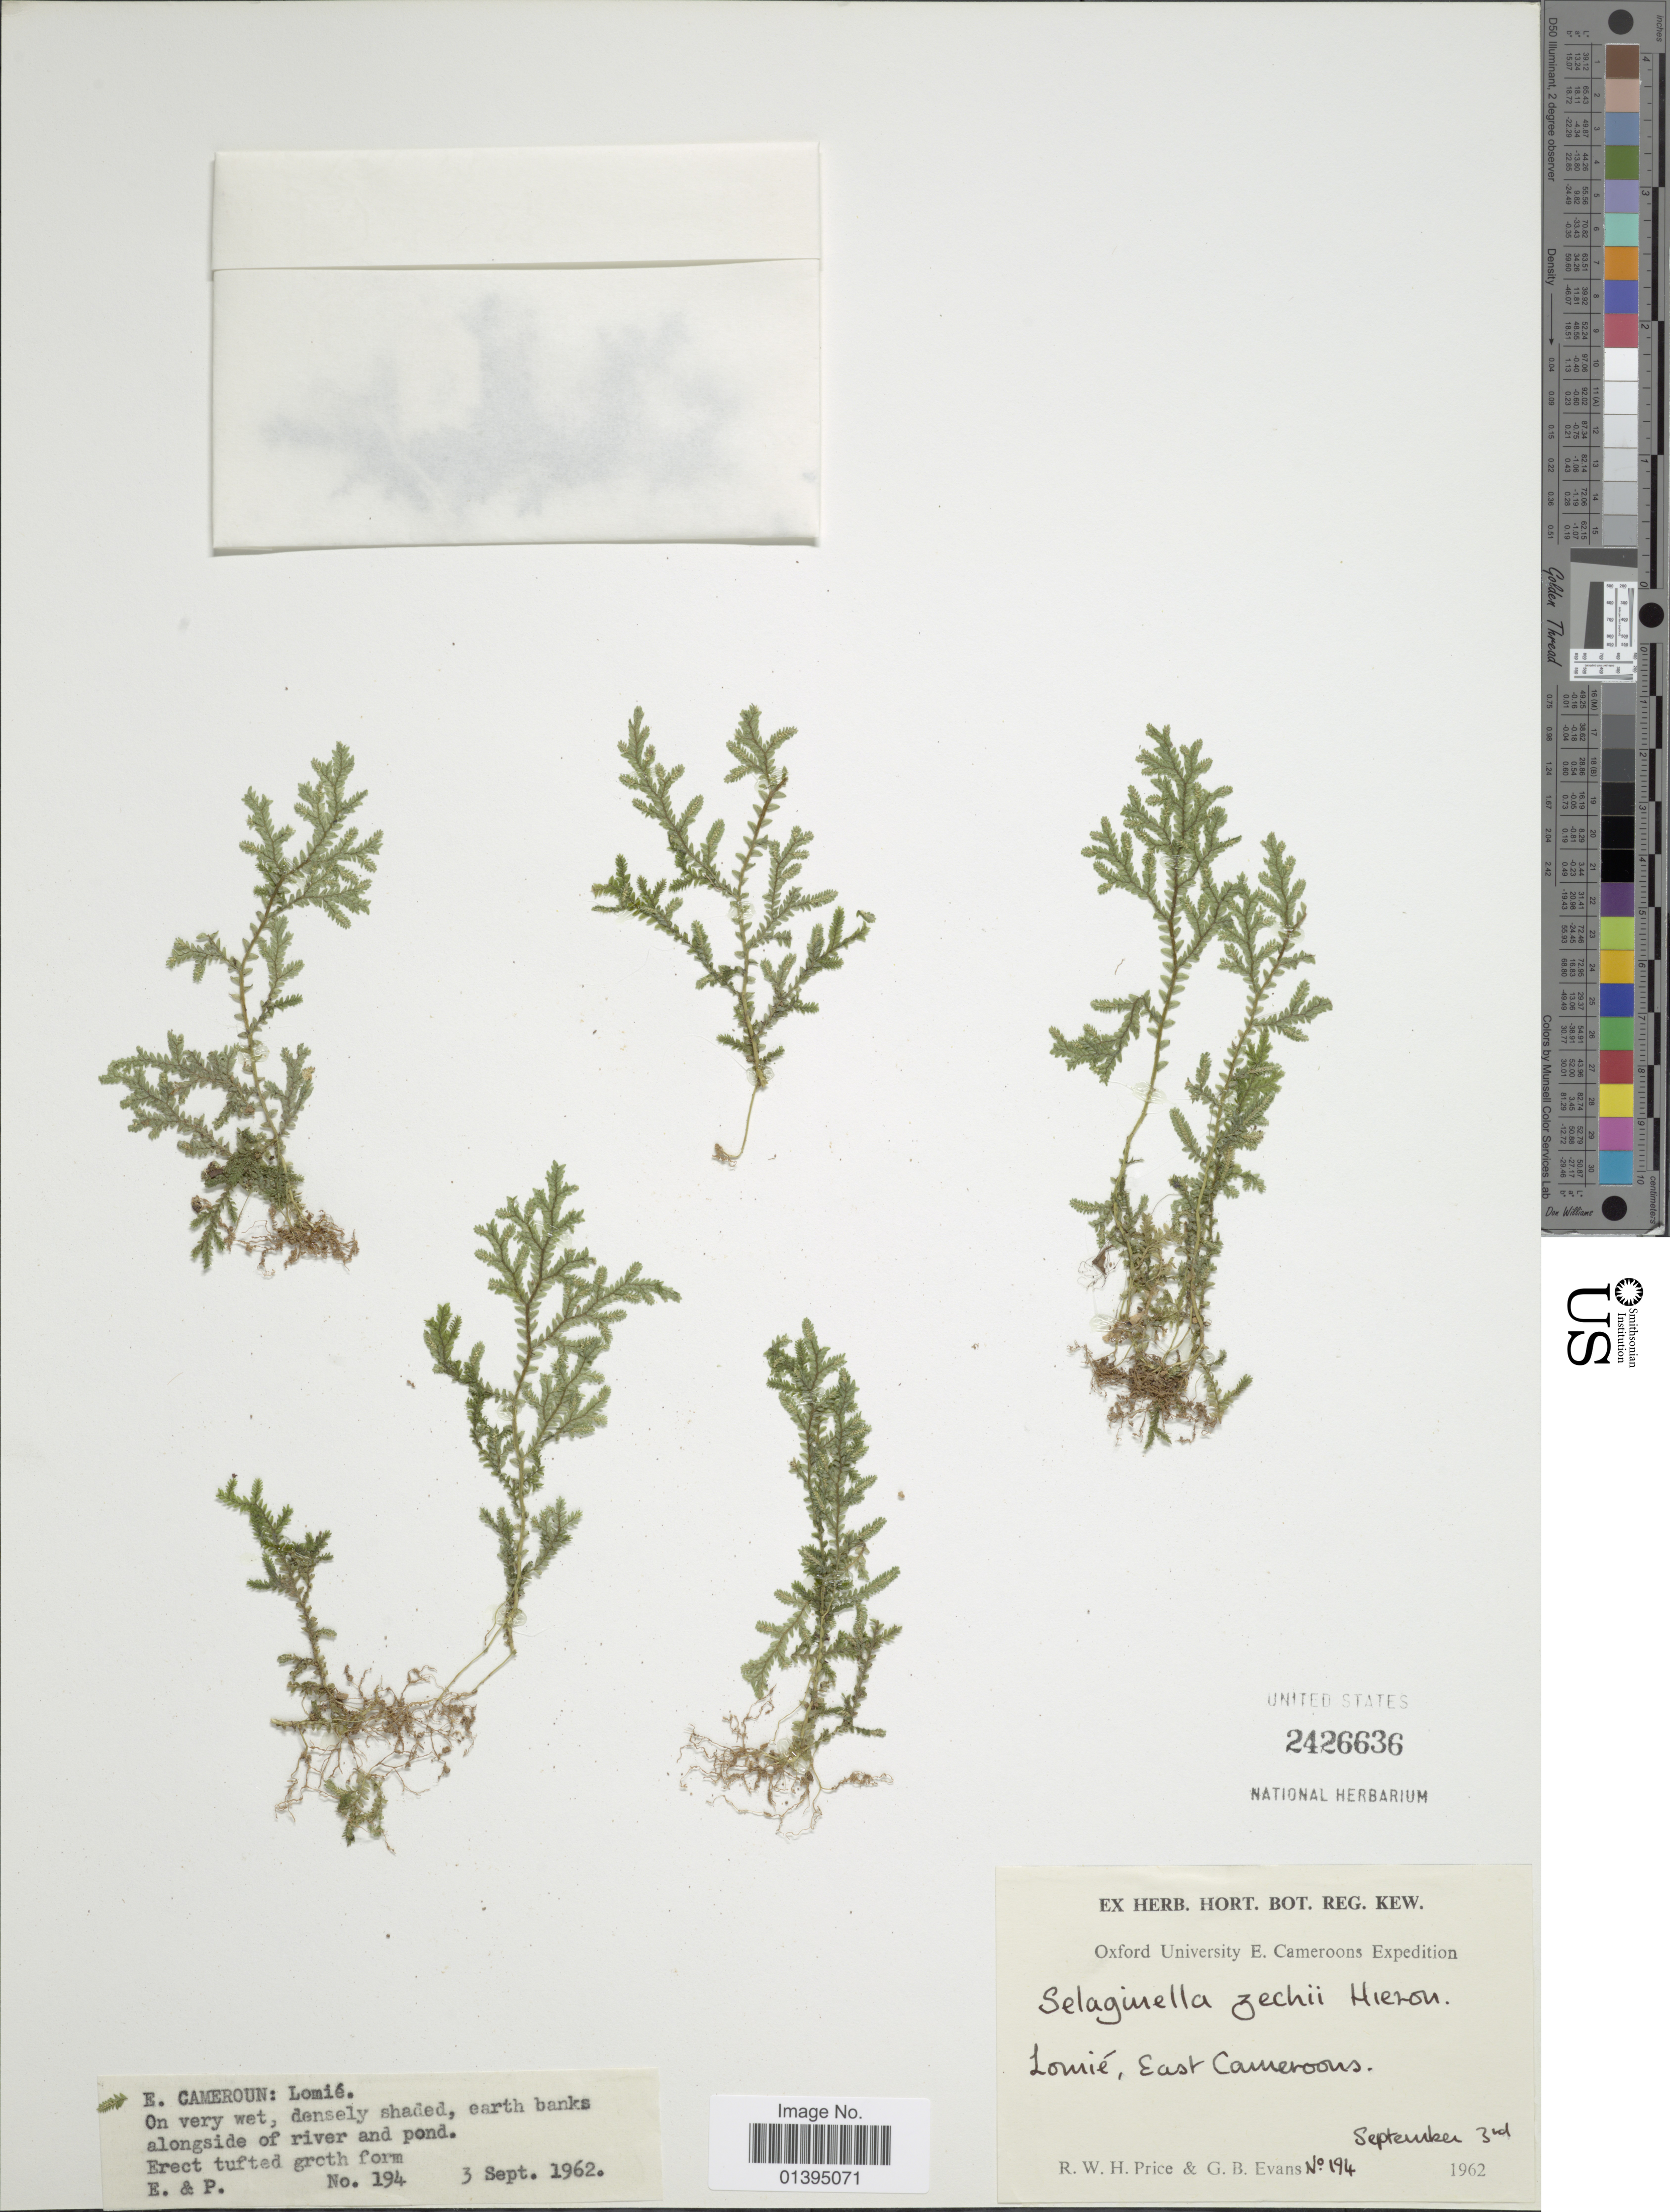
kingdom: Plantae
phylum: Tracheophyta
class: Lycopodiopsida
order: Selaginellales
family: Selaginellaceae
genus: Selaginella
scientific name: Selaginella zechii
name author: Hieron.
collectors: R. Price & G. Evans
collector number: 194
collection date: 1962-09-03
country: Cameroon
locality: Lomie, East Cameroons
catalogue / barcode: US 2426636